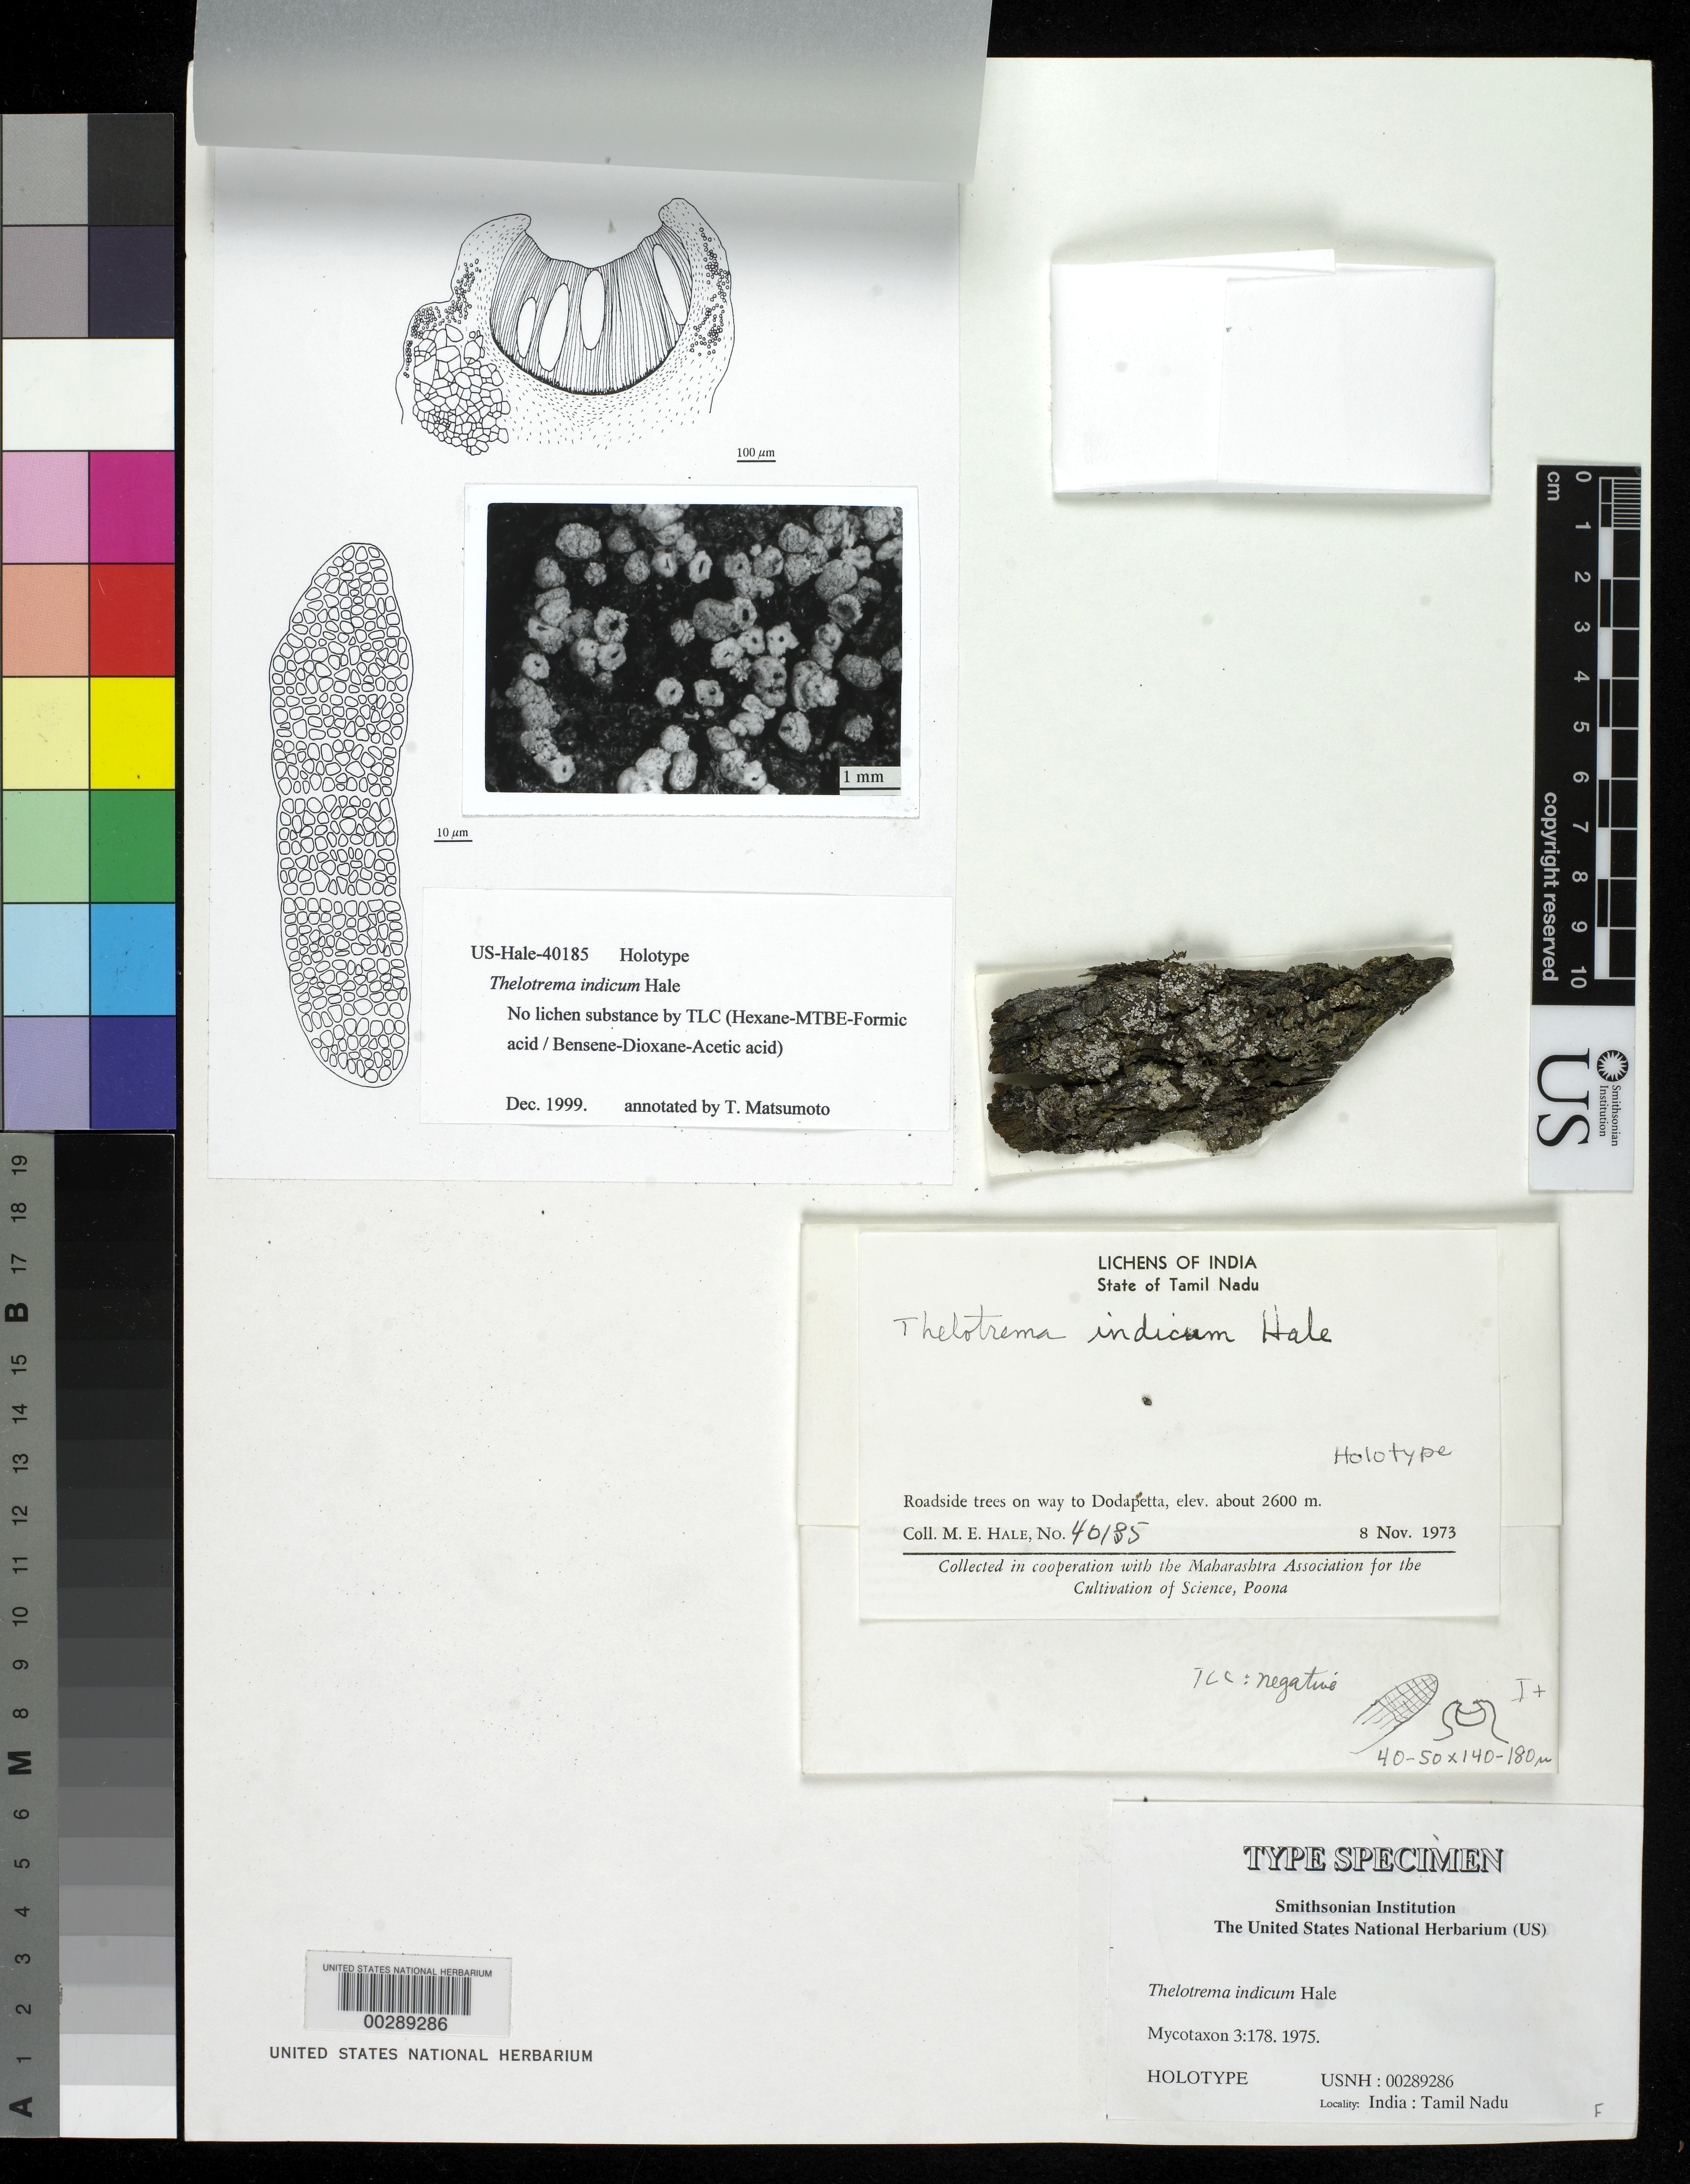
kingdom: Fungi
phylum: Ascomycota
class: Lecanoromycetes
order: Ostropales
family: Graphidaceae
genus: Thelotrema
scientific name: Thelotrema indicum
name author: Hale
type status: Holotype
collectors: M. Hale & P. G. Patwardhan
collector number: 40185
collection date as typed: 08 Nov 1973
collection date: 1973-11-08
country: India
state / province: Tamil Nadu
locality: Roadside trees on way to Dodapetta.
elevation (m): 2600